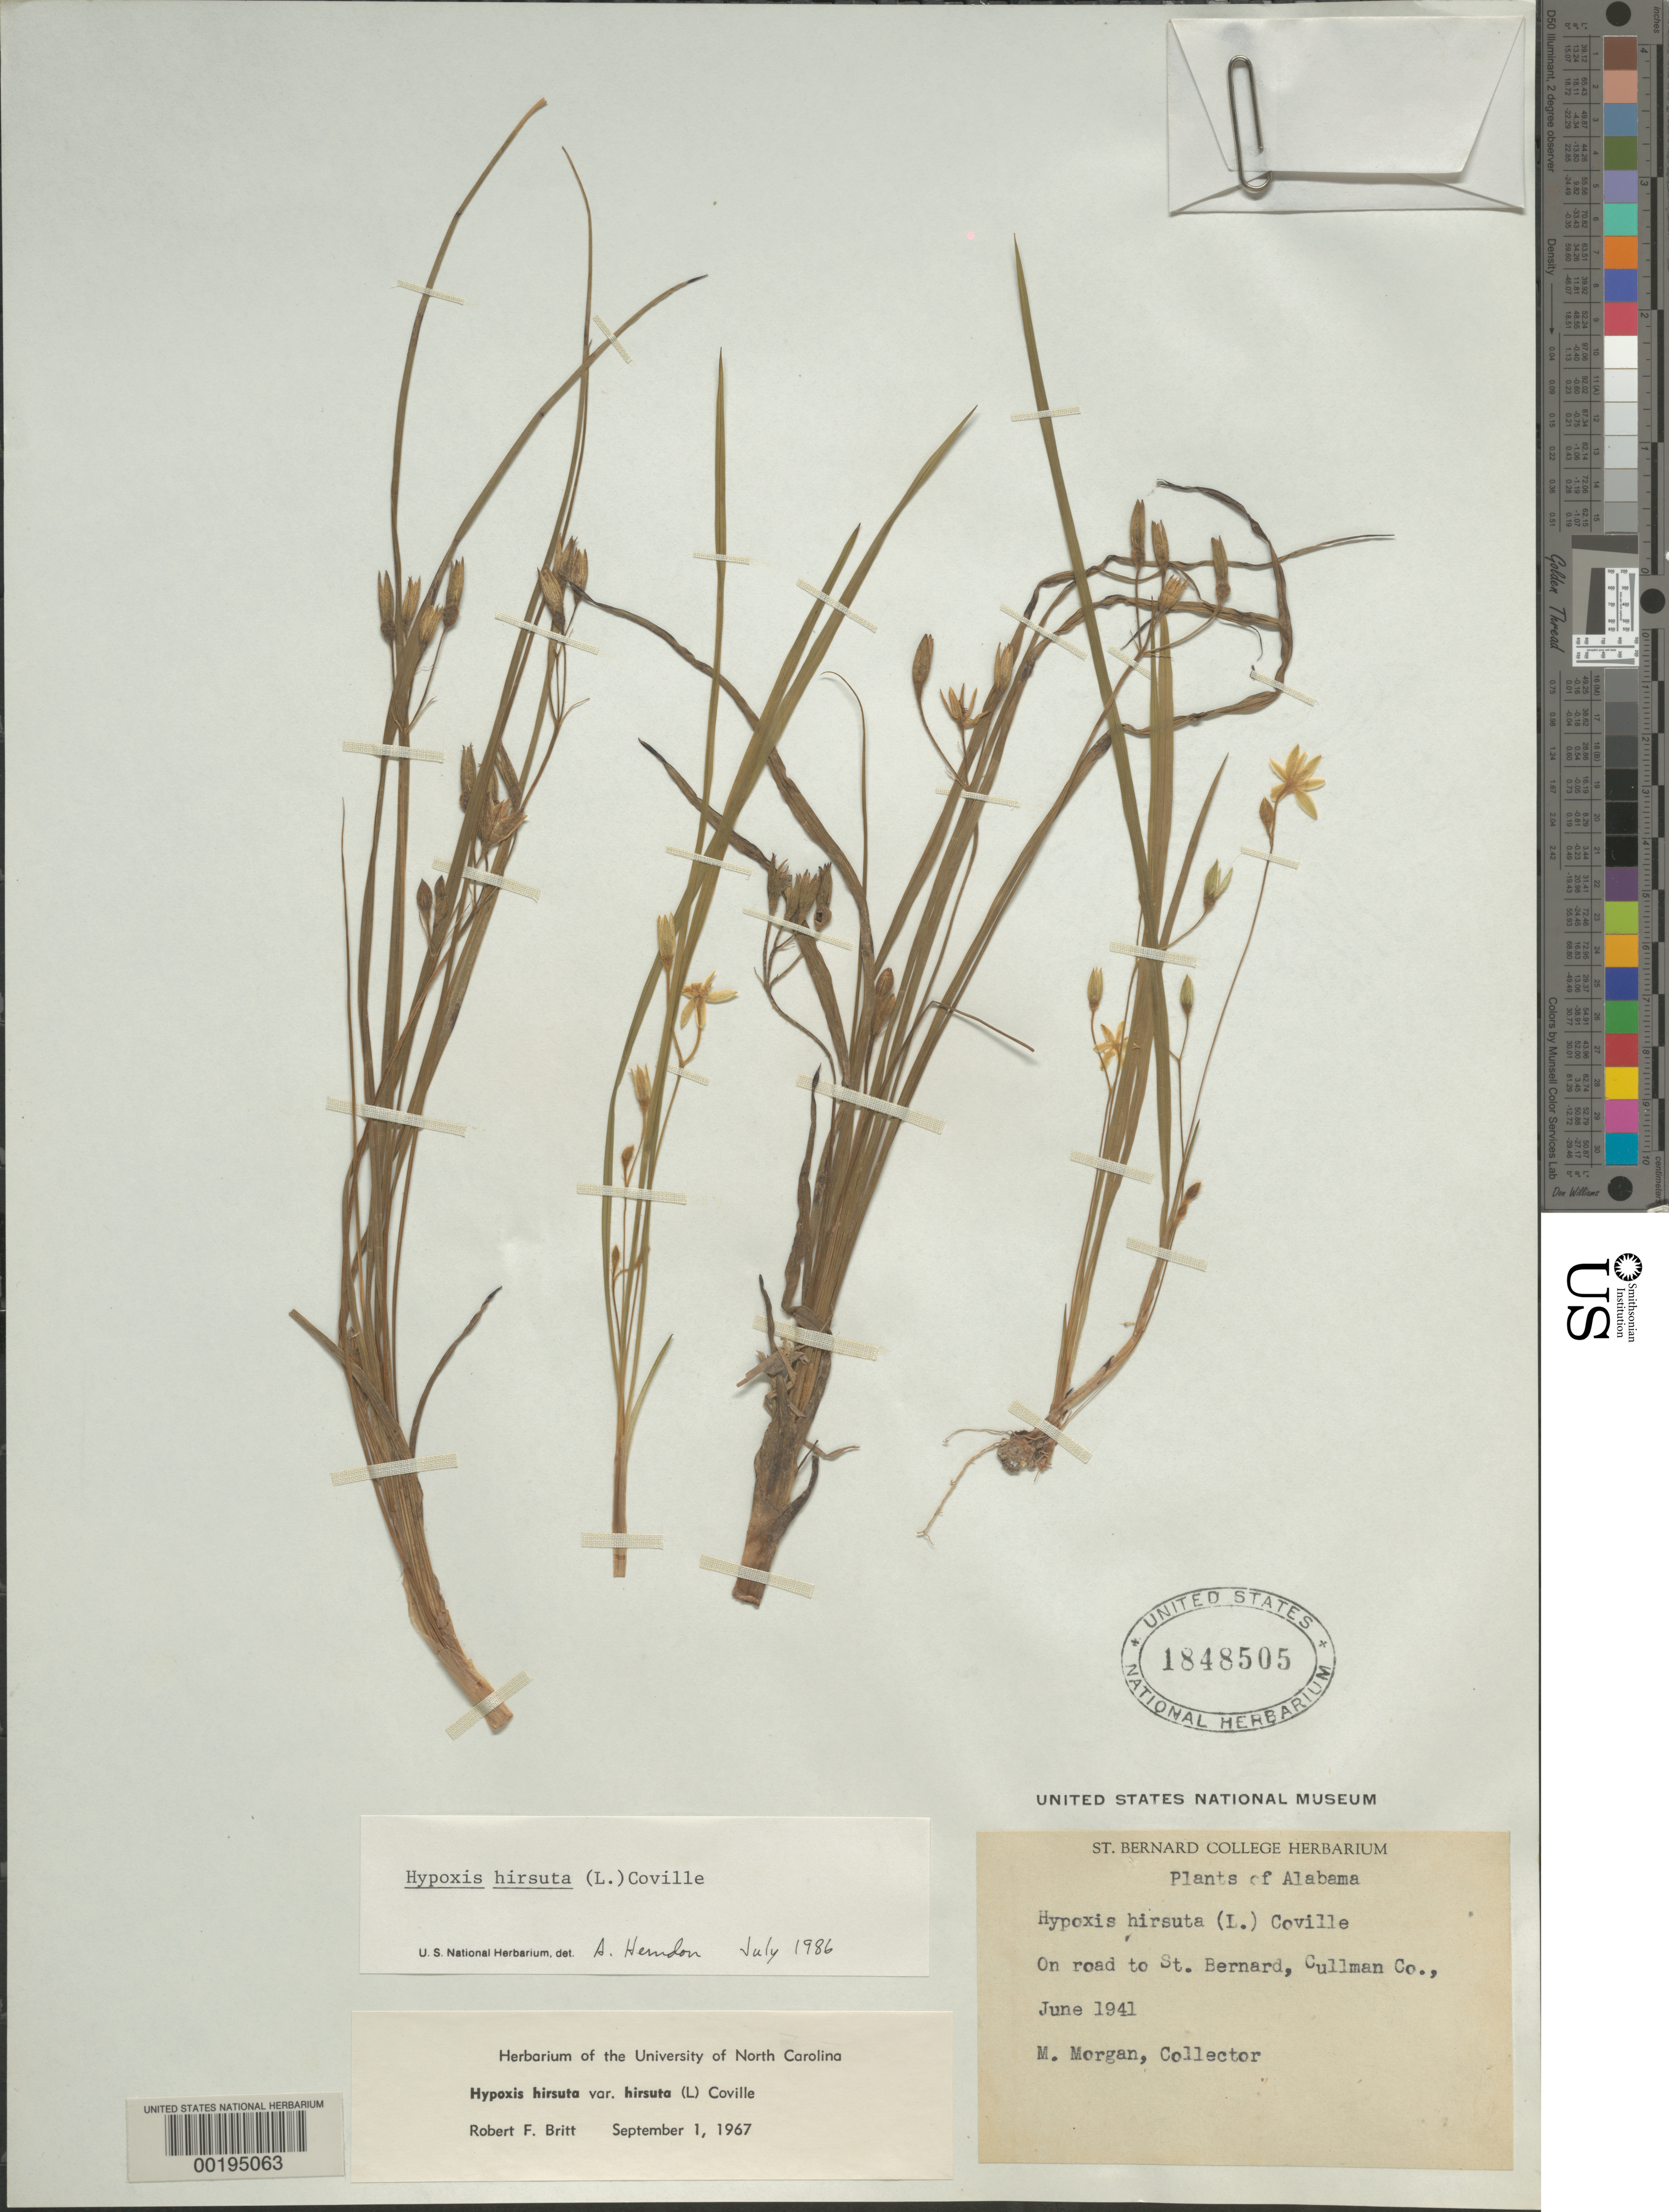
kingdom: Plantae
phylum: Tracheophyta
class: Liliopsida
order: Asparagales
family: Hypoxidaceae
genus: Hypoxis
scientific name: Hypoxis hirsuta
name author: (L.) Coville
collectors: M. Morgan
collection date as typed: Jun 1941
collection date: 1941-06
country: United States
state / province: Alabama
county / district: Cullman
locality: On road to st. bernard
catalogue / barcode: US 1848505